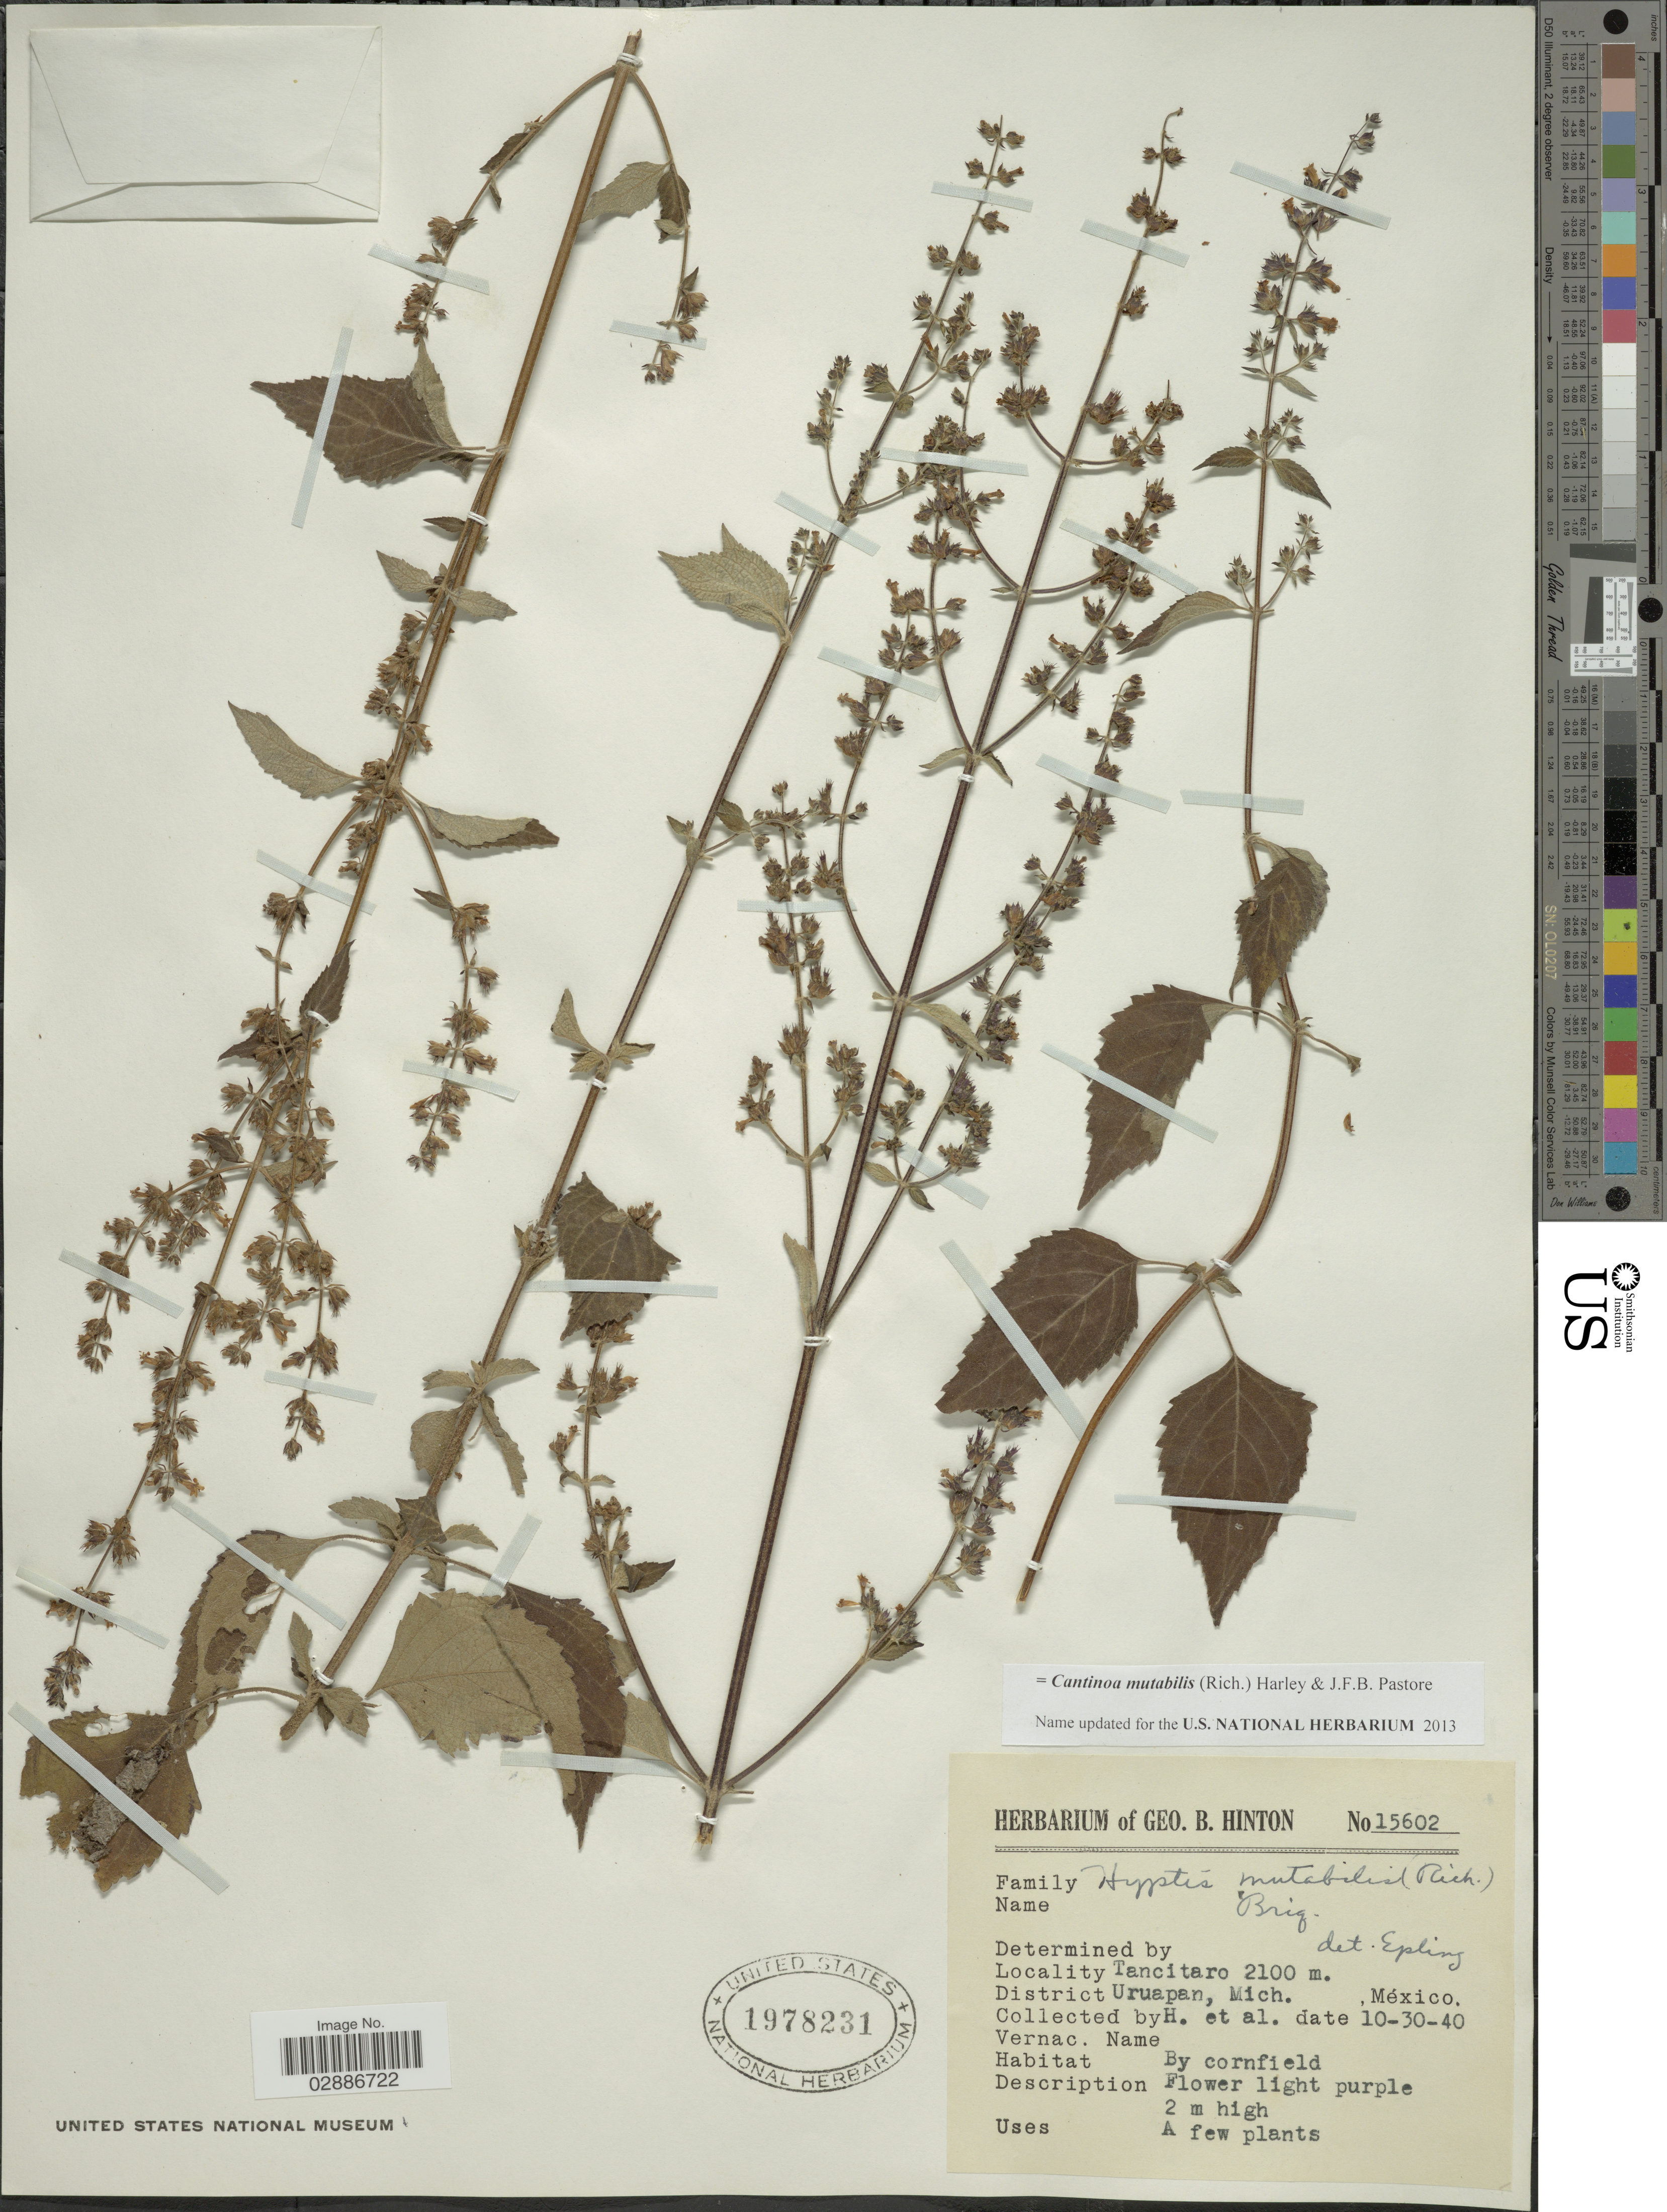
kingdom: Plantae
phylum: Tracheophyta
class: Magnoliopsida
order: Lamiales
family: Lamiaceae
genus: Cantinoa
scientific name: Cantinoa mutabilis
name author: (Epling) Harley & J.F.B. Pastore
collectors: G. B. Hinton & et al.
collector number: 15602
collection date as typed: Transcribed d/m/y: 30/10/40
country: Mexico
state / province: Michoacán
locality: Tancitaro. District Uruapan.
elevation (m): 2100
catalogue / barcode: US 1978231